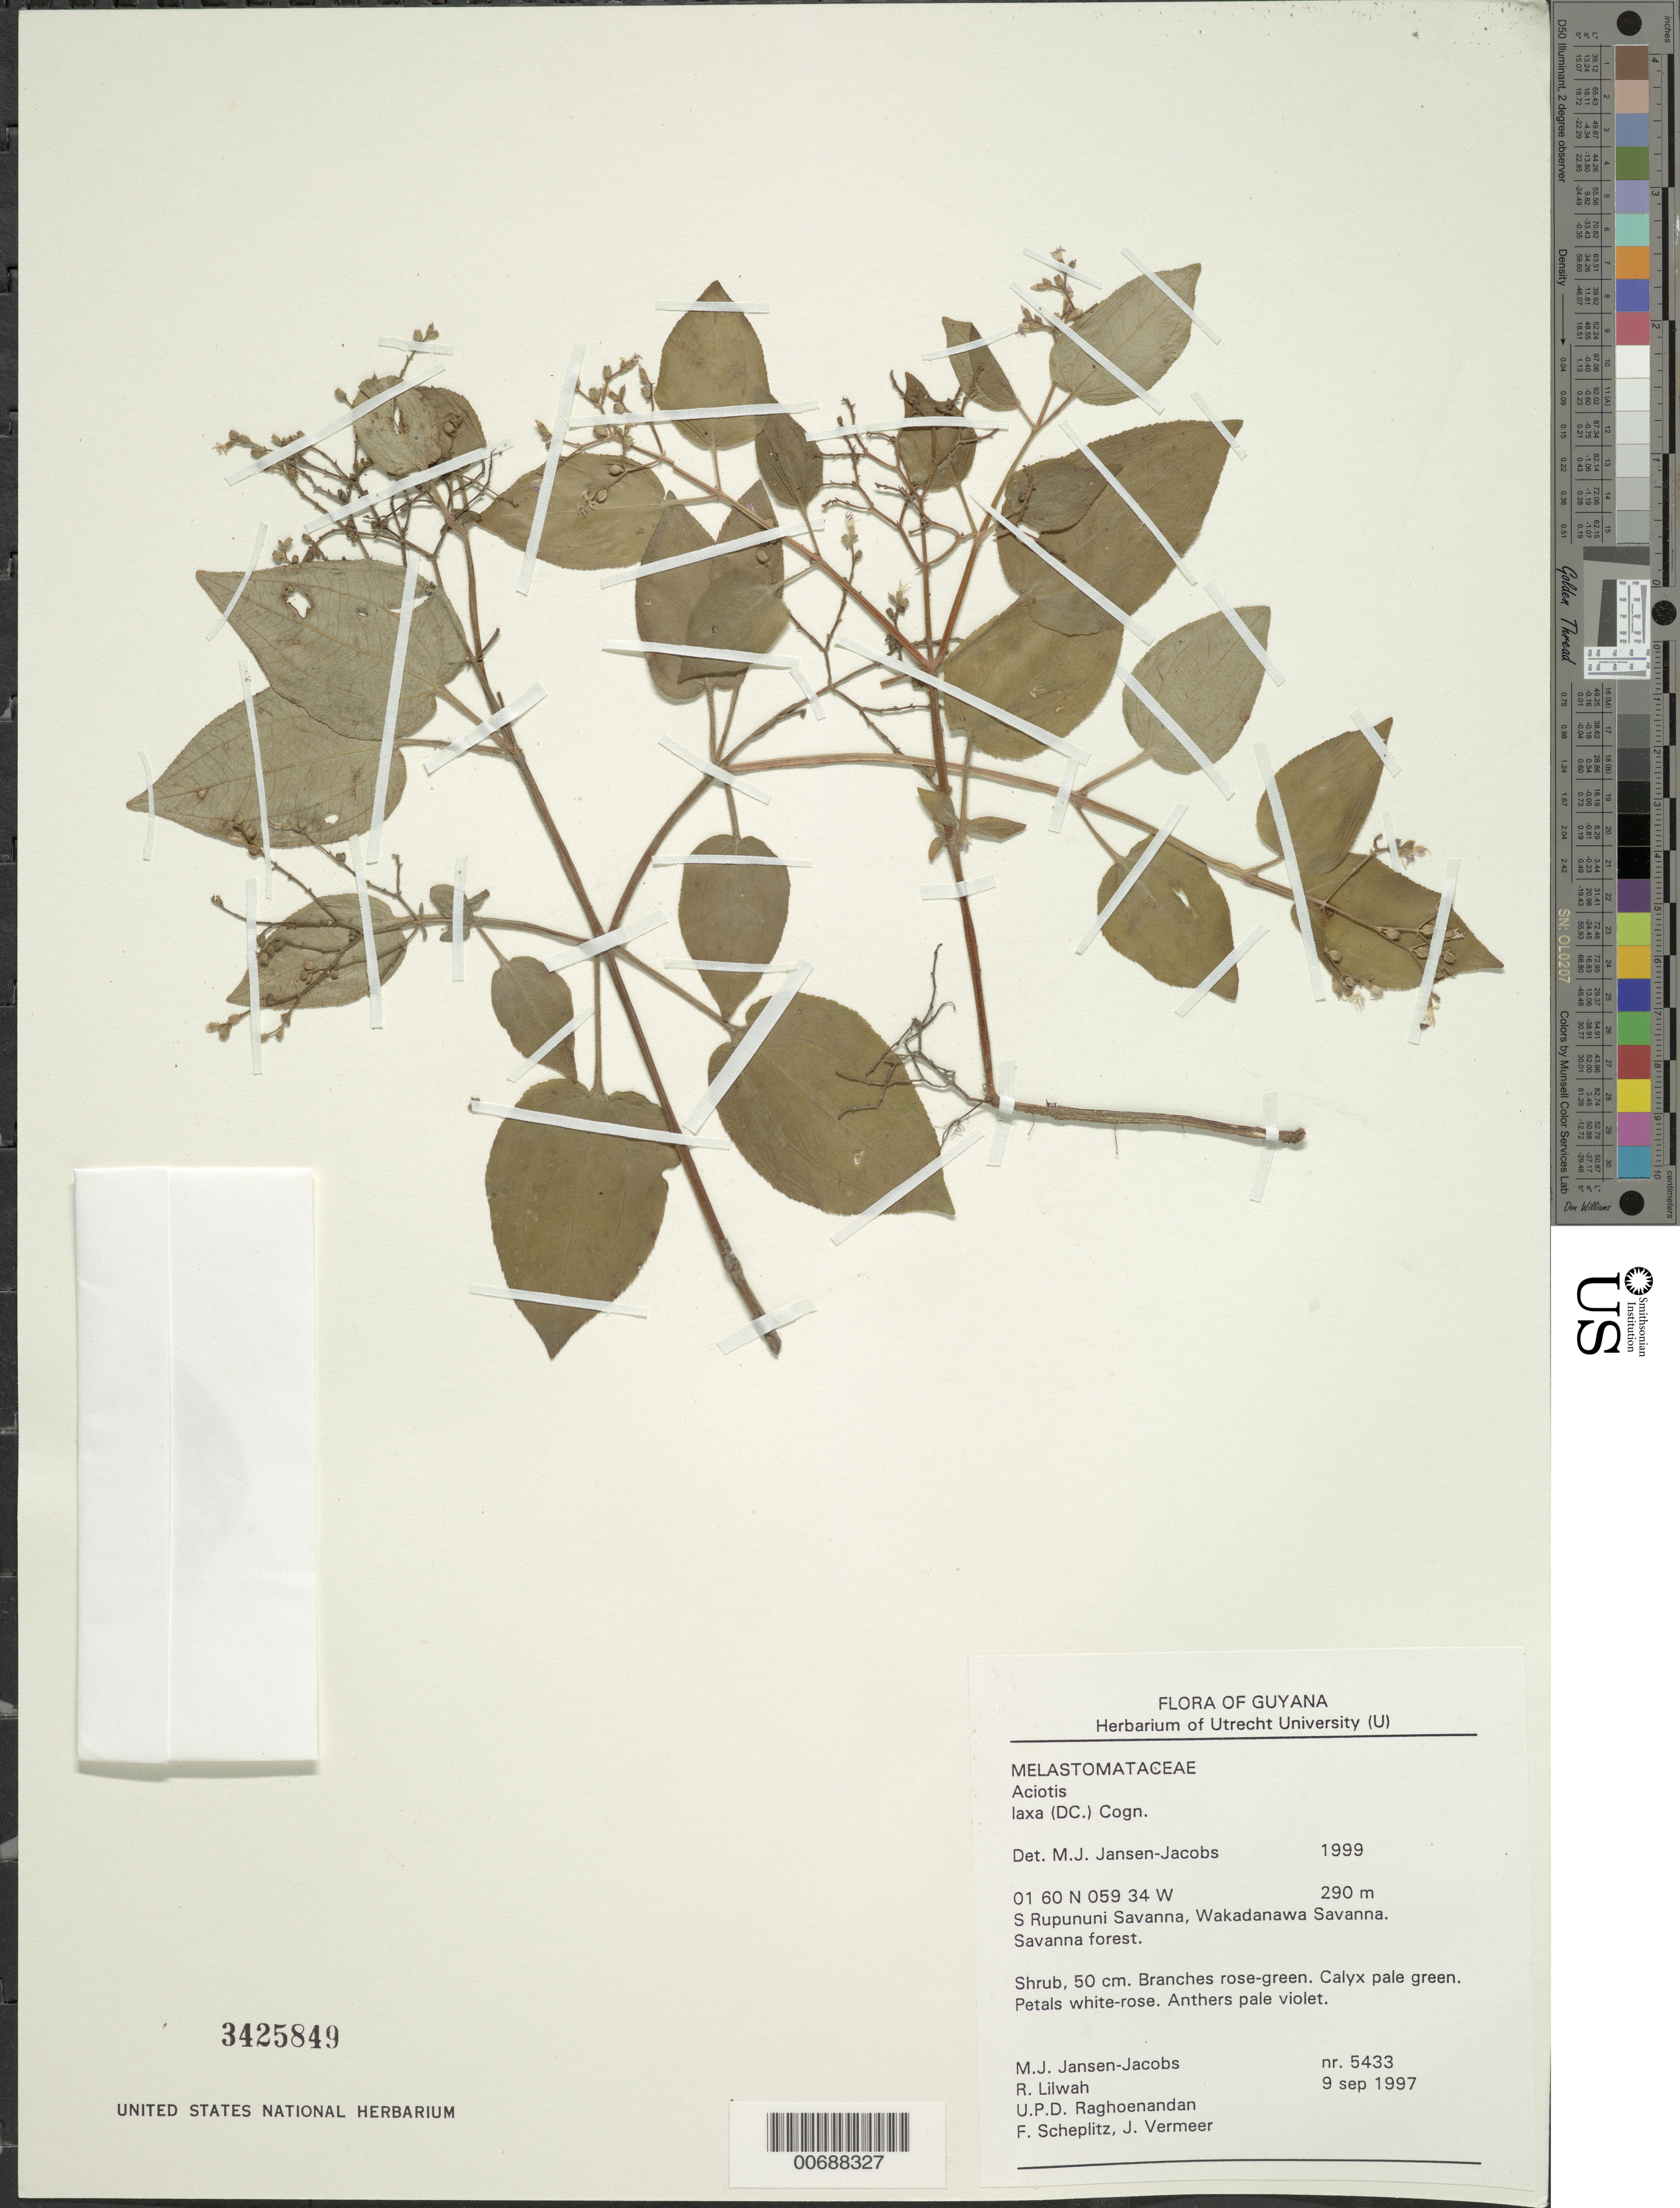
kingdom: Plantae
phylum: Tracheophyta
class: Magnoliopsida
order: Myrtales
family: Melastomataceae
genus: Aciotis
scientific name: Aciotis laxa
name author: (DC.) Cogn.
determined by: Jansen-Jacobs, M. J., (U), Nationaal Herbarium Nederland, Utrecht University branch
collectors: M. J. Jansen-Jacobs, R. Lilwah, U. Raghoenandan, F. Scheplitz & J. Vermeer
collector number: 5433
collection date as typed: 9-Sep-97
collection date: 1997-09-09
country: Guyana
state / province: U. Takutu-U. Essequibo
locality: S. Rupununi savanna, Wakadanawa Savanna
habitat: Savanna forest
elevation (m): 290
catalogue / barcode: US 3425849